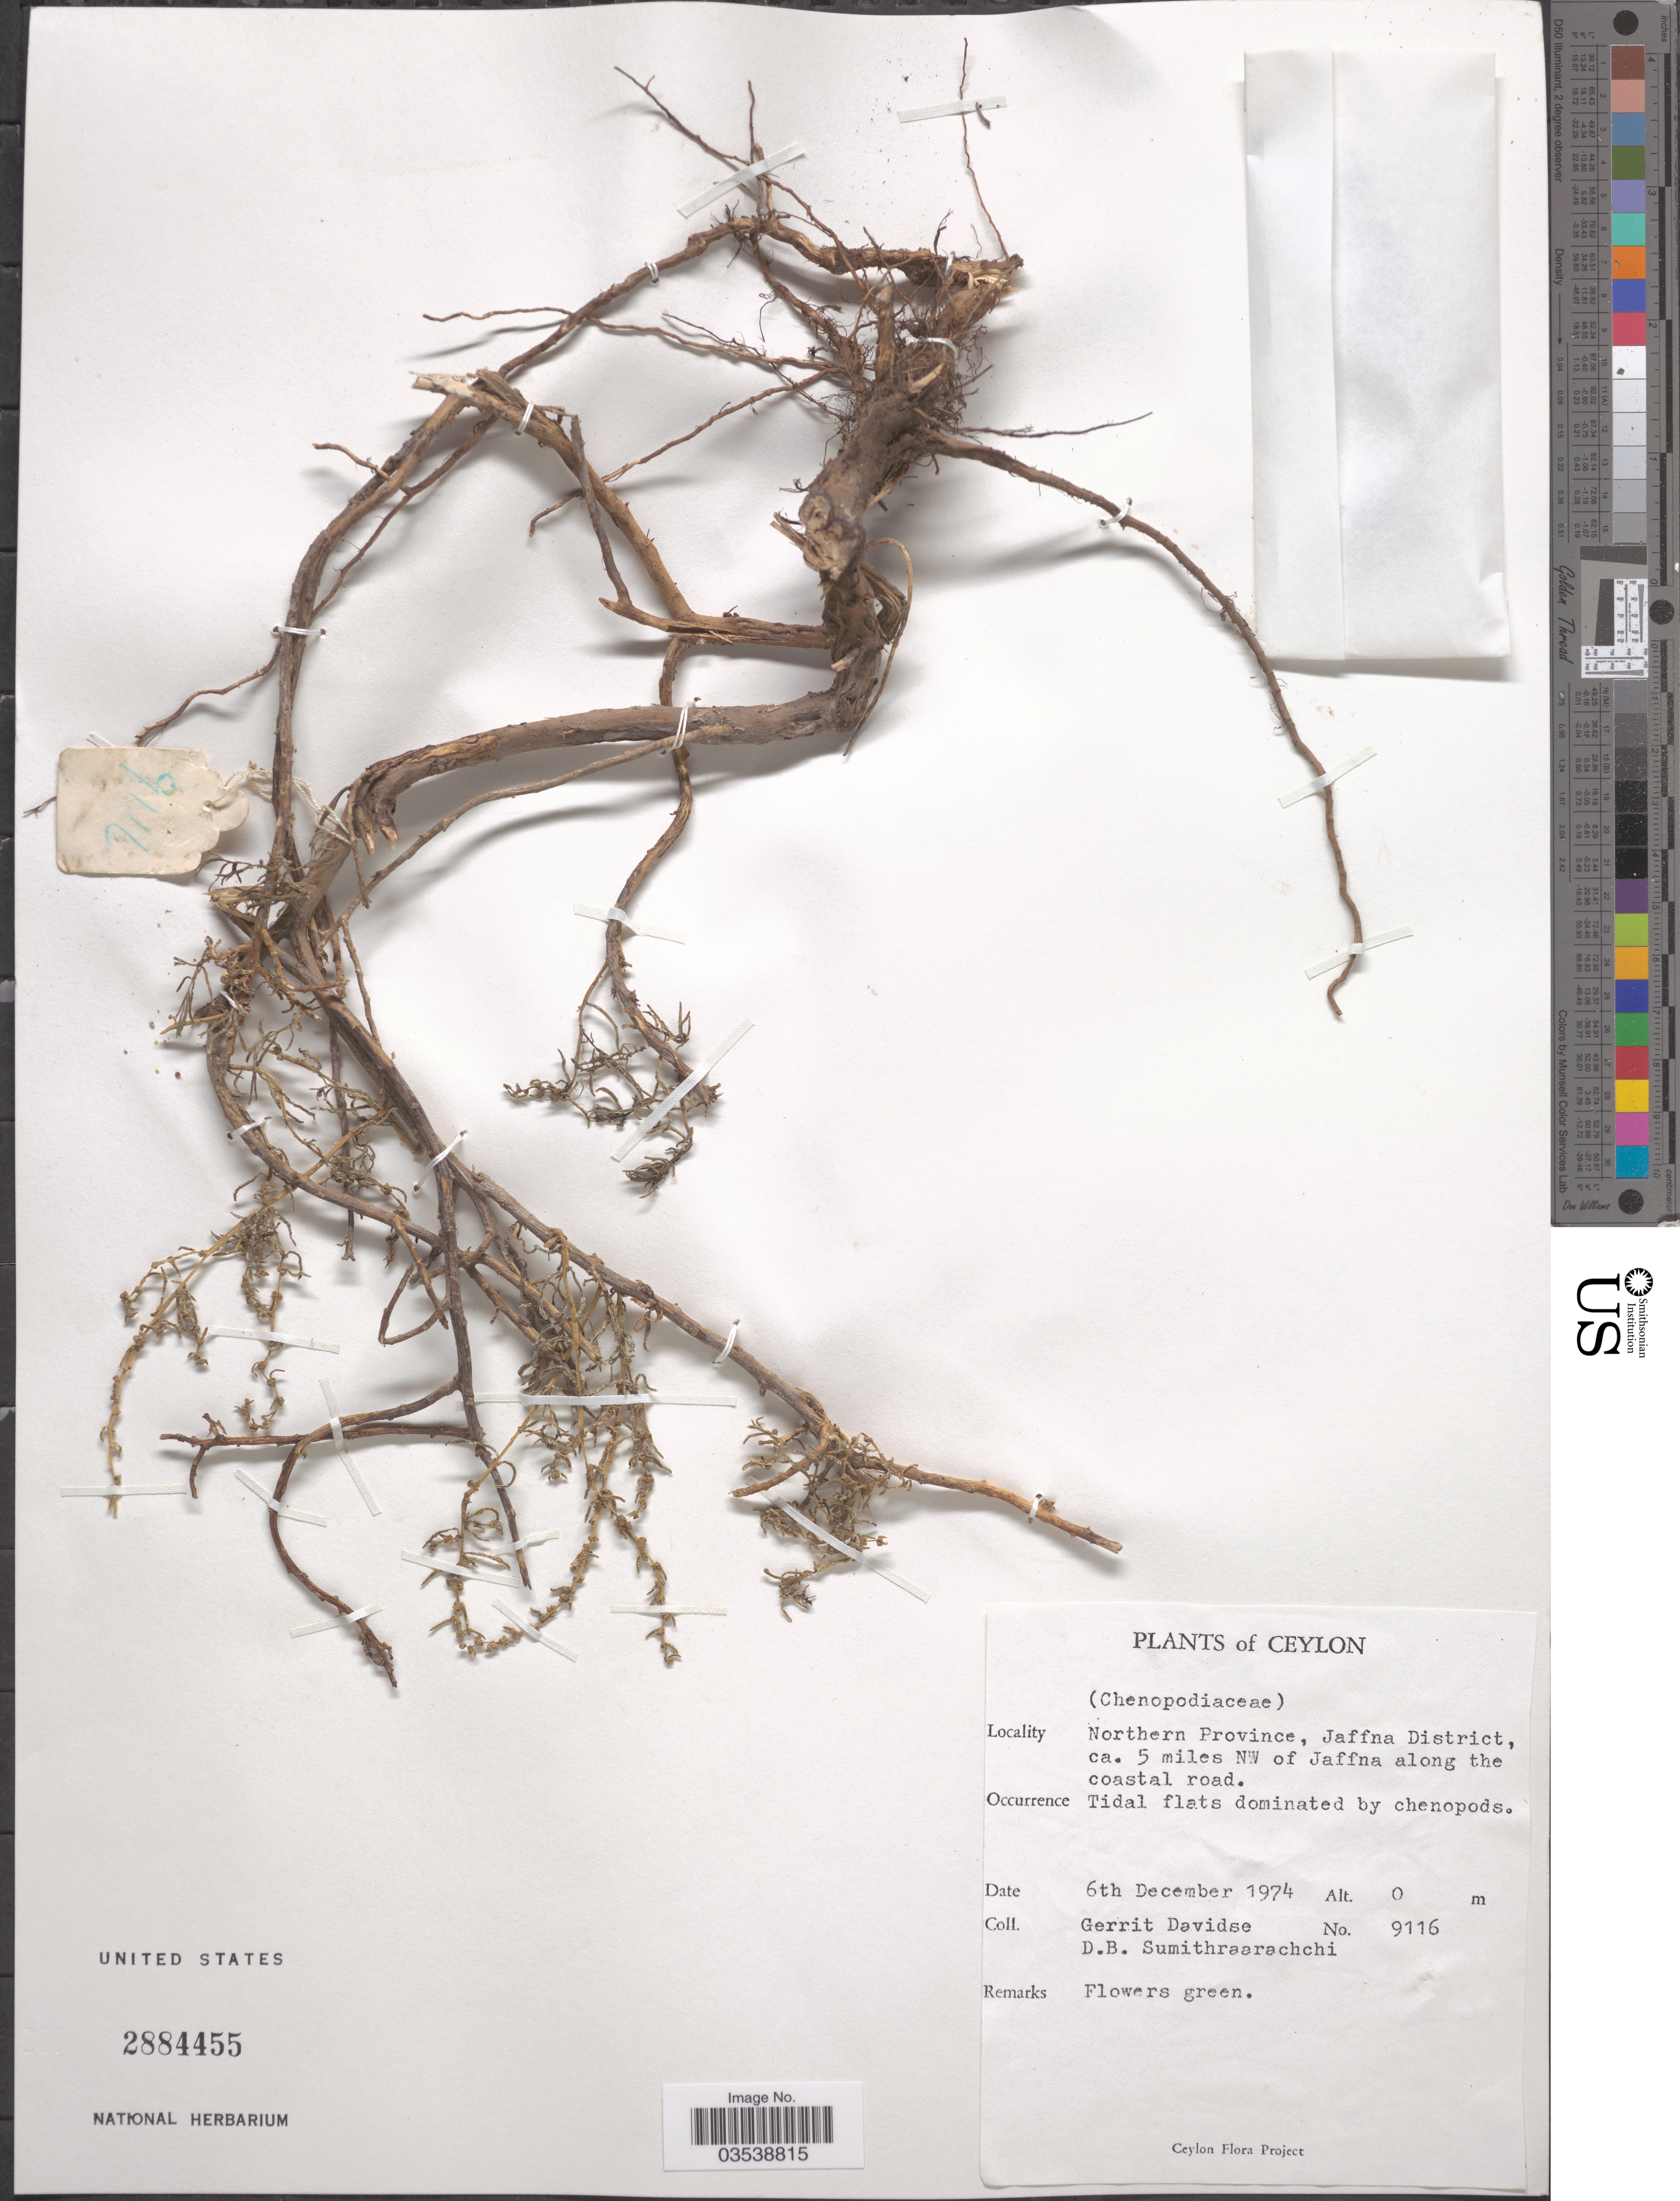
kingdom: Plantae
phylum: Tracheophyta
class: Magnoliopsida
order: Caryophyllales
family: Amaranthaceae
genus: Suaeda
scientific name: Suaeda maritima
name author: (L.) Dumort.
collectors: G. Davidse & D. B. Sumithraarachchi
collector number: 9116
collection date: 1974-12-06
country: Sri Lanka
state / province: Northern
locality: Ceylon. Jaffna District, ca. 5 miles NW of Jaffna along the coastal road.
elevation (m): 0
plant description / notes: cited by L. Boulos in Flora of Ceylon, vol. 9: 22. 1995.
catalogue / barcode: US 2884455